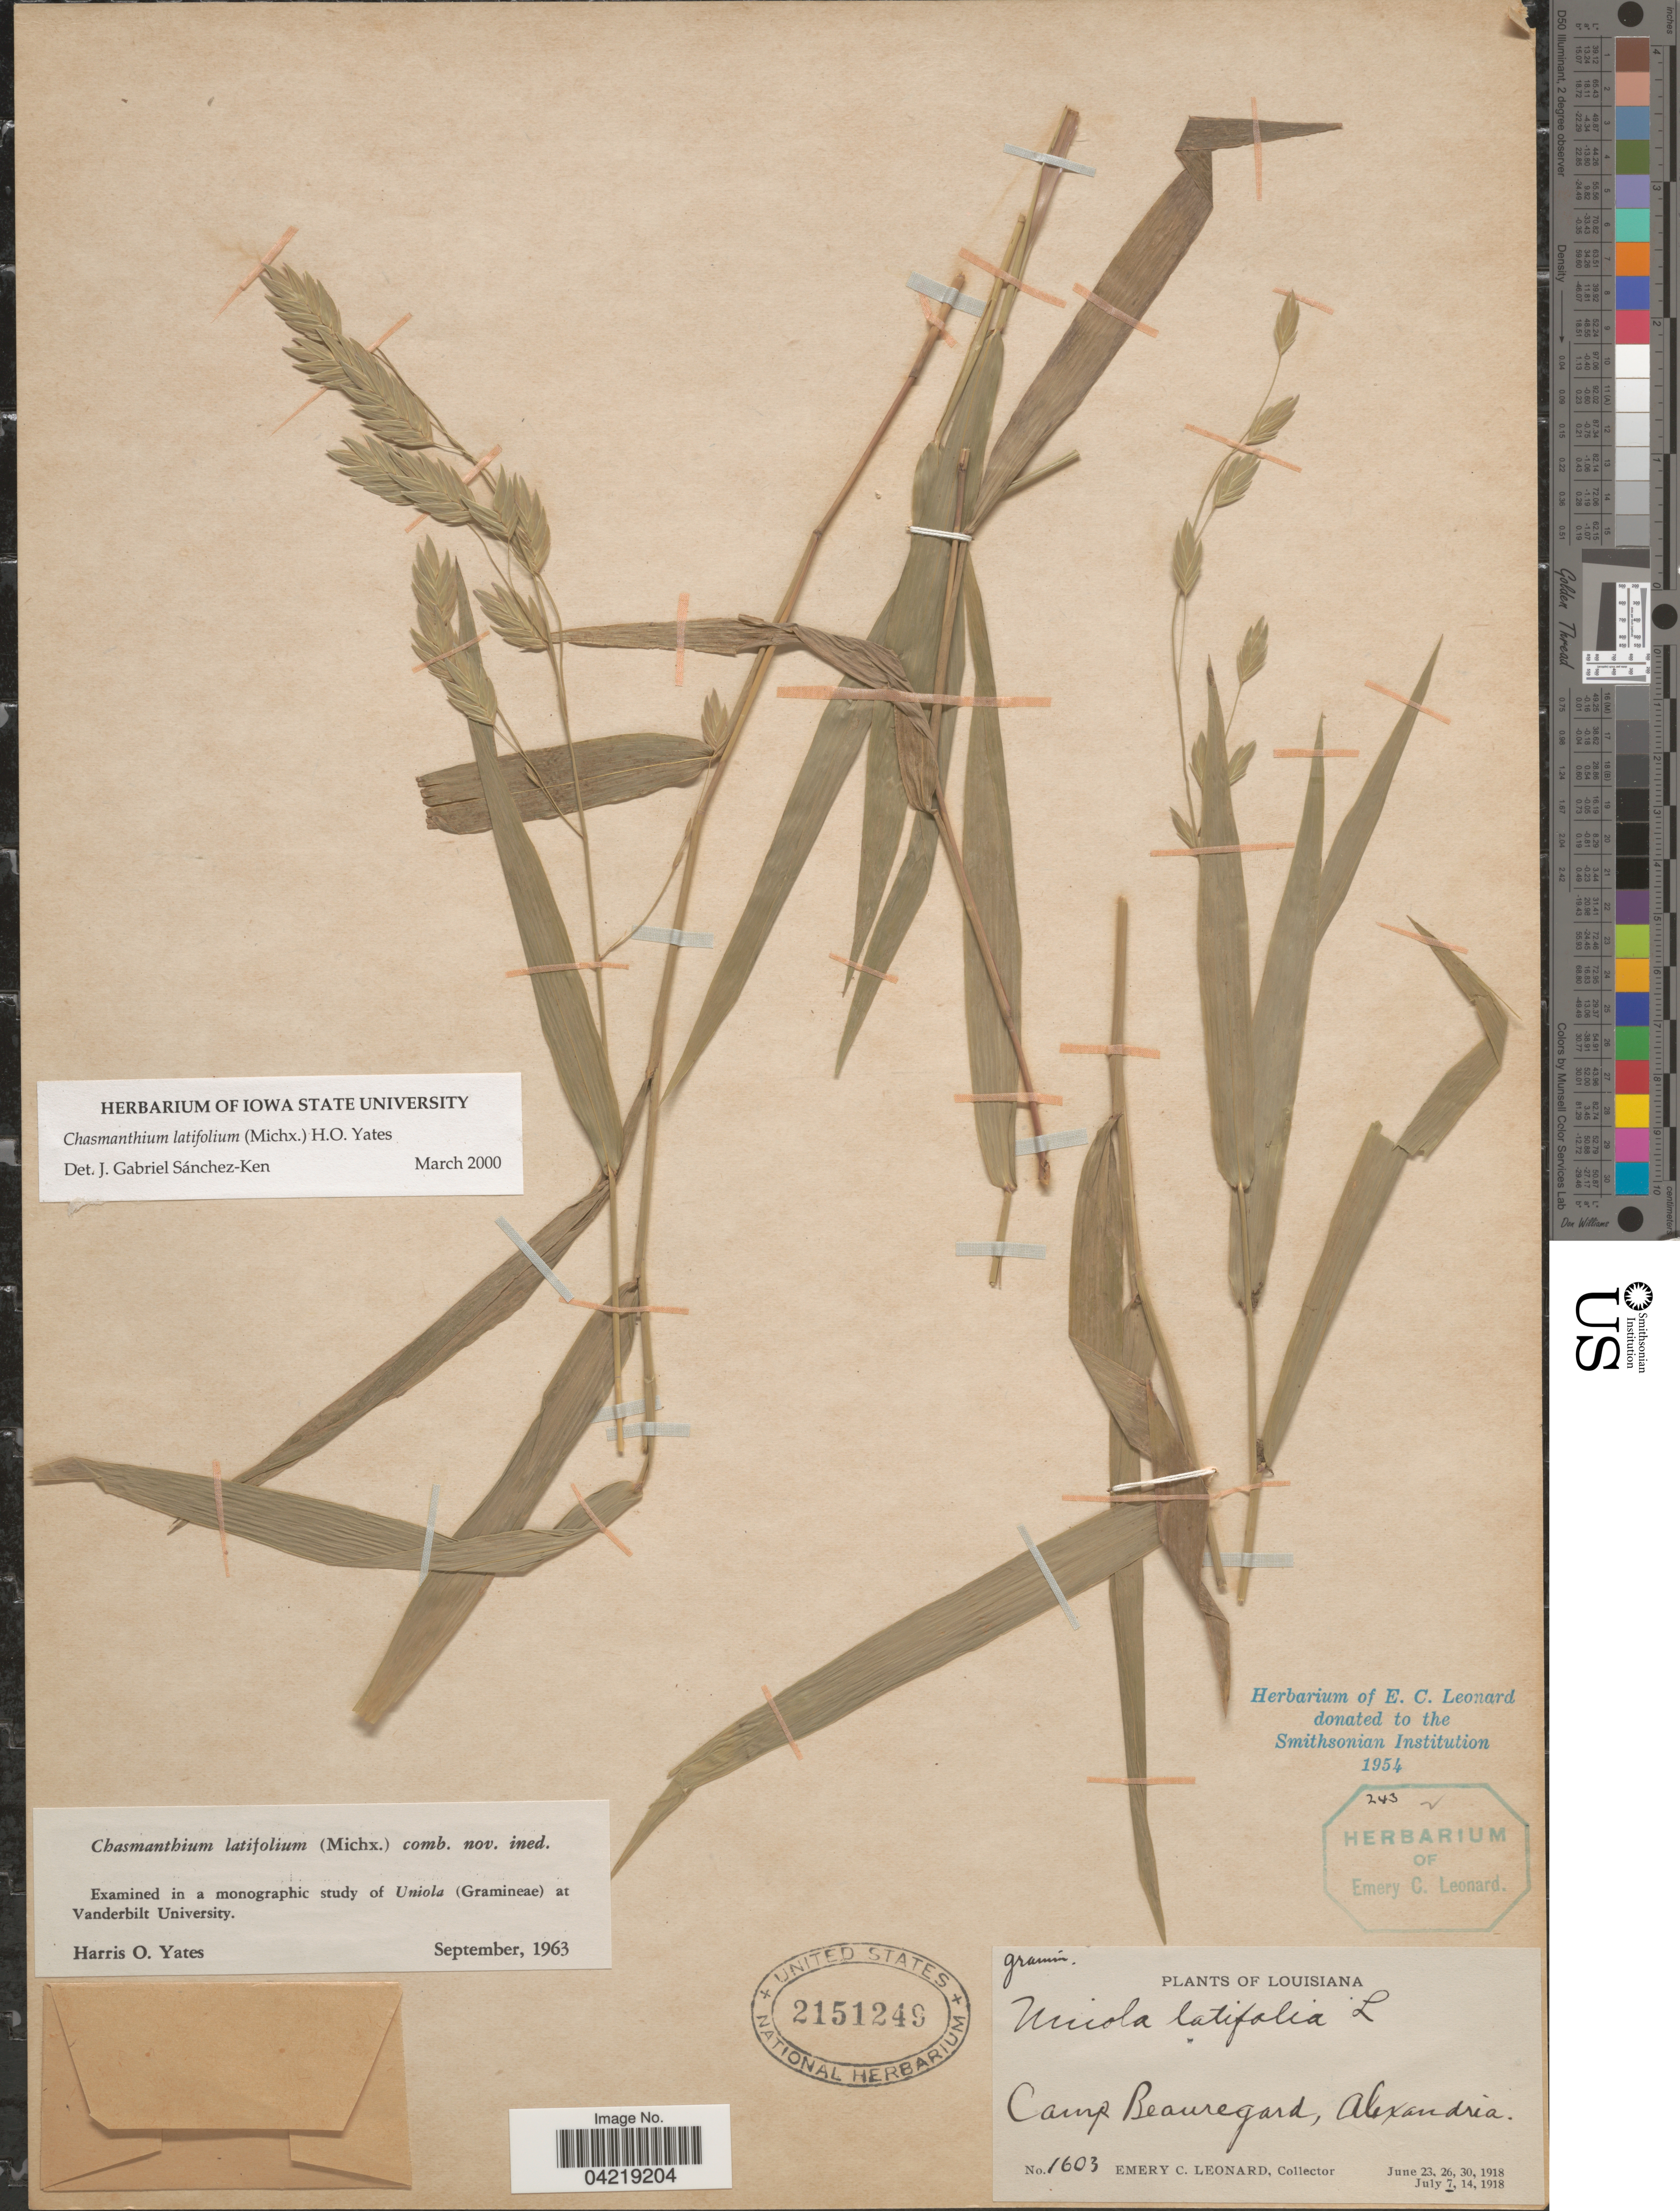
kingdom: Plantae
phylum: Tracheophyta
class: Liliopsida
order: Poales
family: Poaceae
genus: Chasmanthium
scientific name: Chasmanthium latifolium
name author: (Michx.) H.O. Yates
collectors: E. C. Leonard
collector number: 1603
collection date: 1918-07-07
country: United States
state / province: Louisiana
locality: Camp Beauregard, Alexandria.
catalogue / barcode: US 2151249